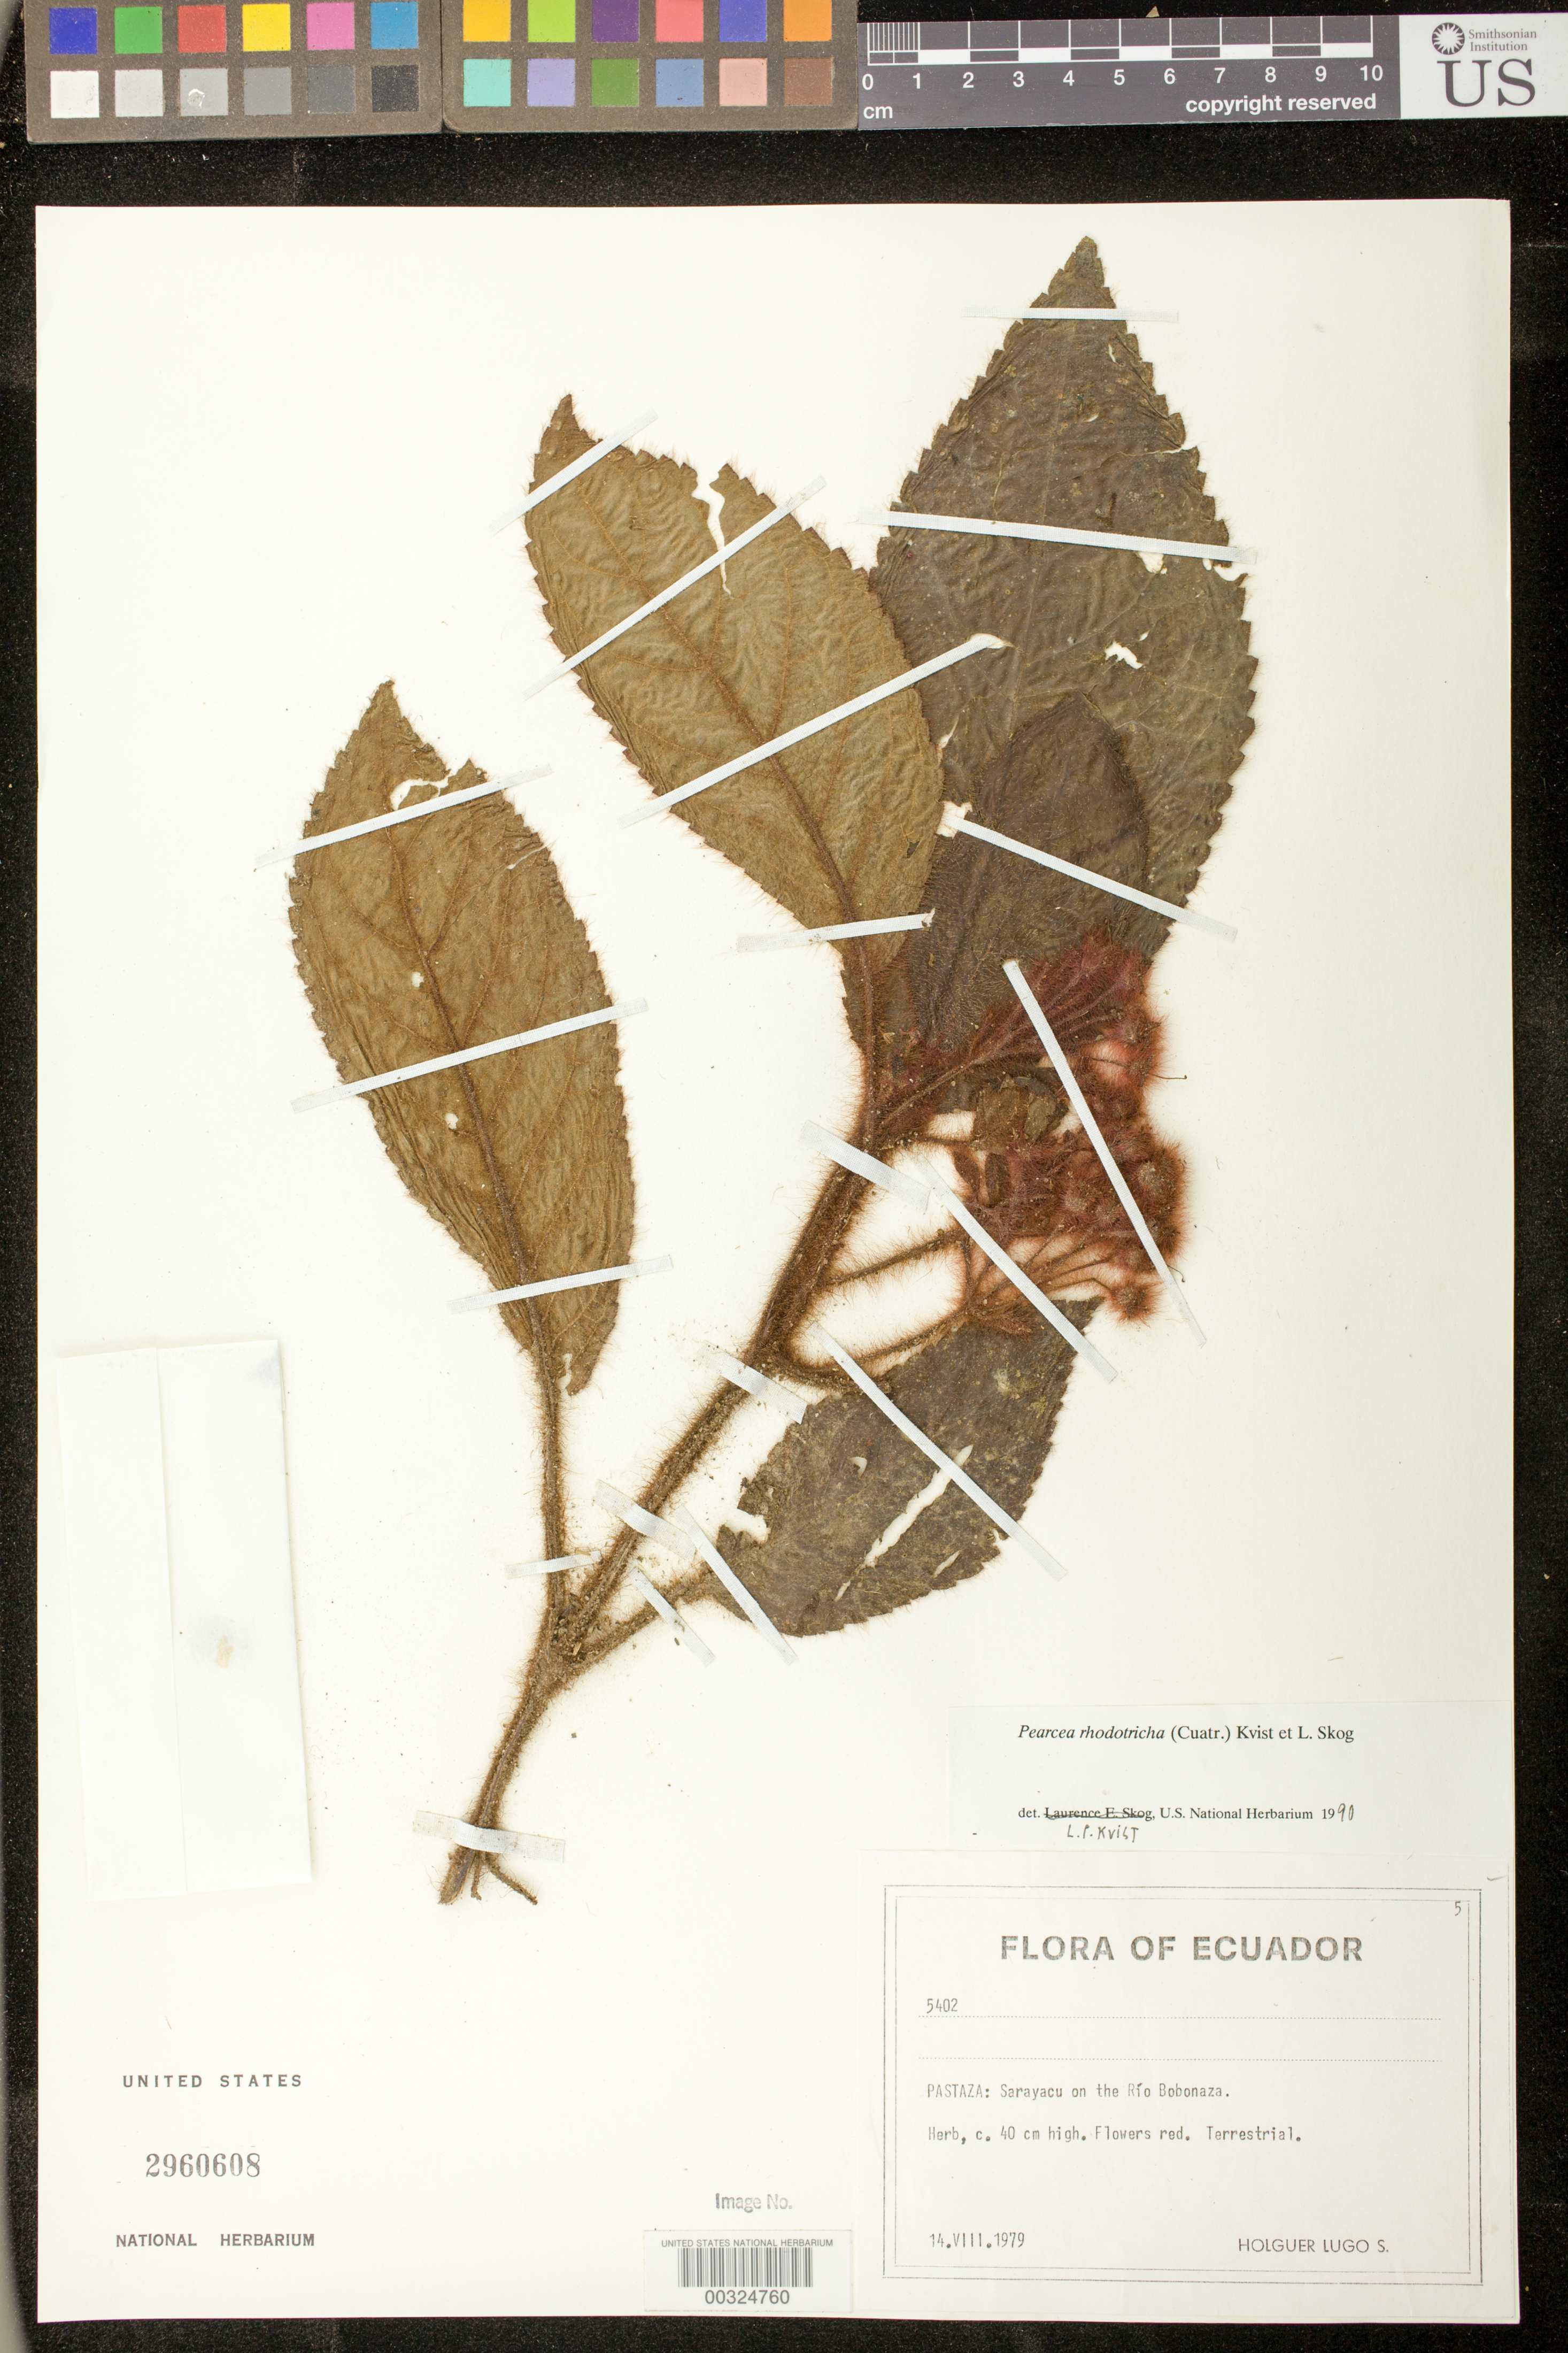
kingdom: Plantae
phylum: Tracheophyta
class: Magnoliopsida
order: Lamiales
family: Gesneriaceae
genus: Pearcea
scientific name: Pearcea rhodotricha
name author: (Cuatrec.) L.P. Kvist & L.E. Skog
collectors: H. Lugo S.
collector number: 5402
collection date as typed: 14 Aug 1979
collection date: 1979-08-14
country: Ecuador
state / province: Pastaza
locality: Sarayacu on Rio Bobonaza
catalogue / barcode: US 2960608